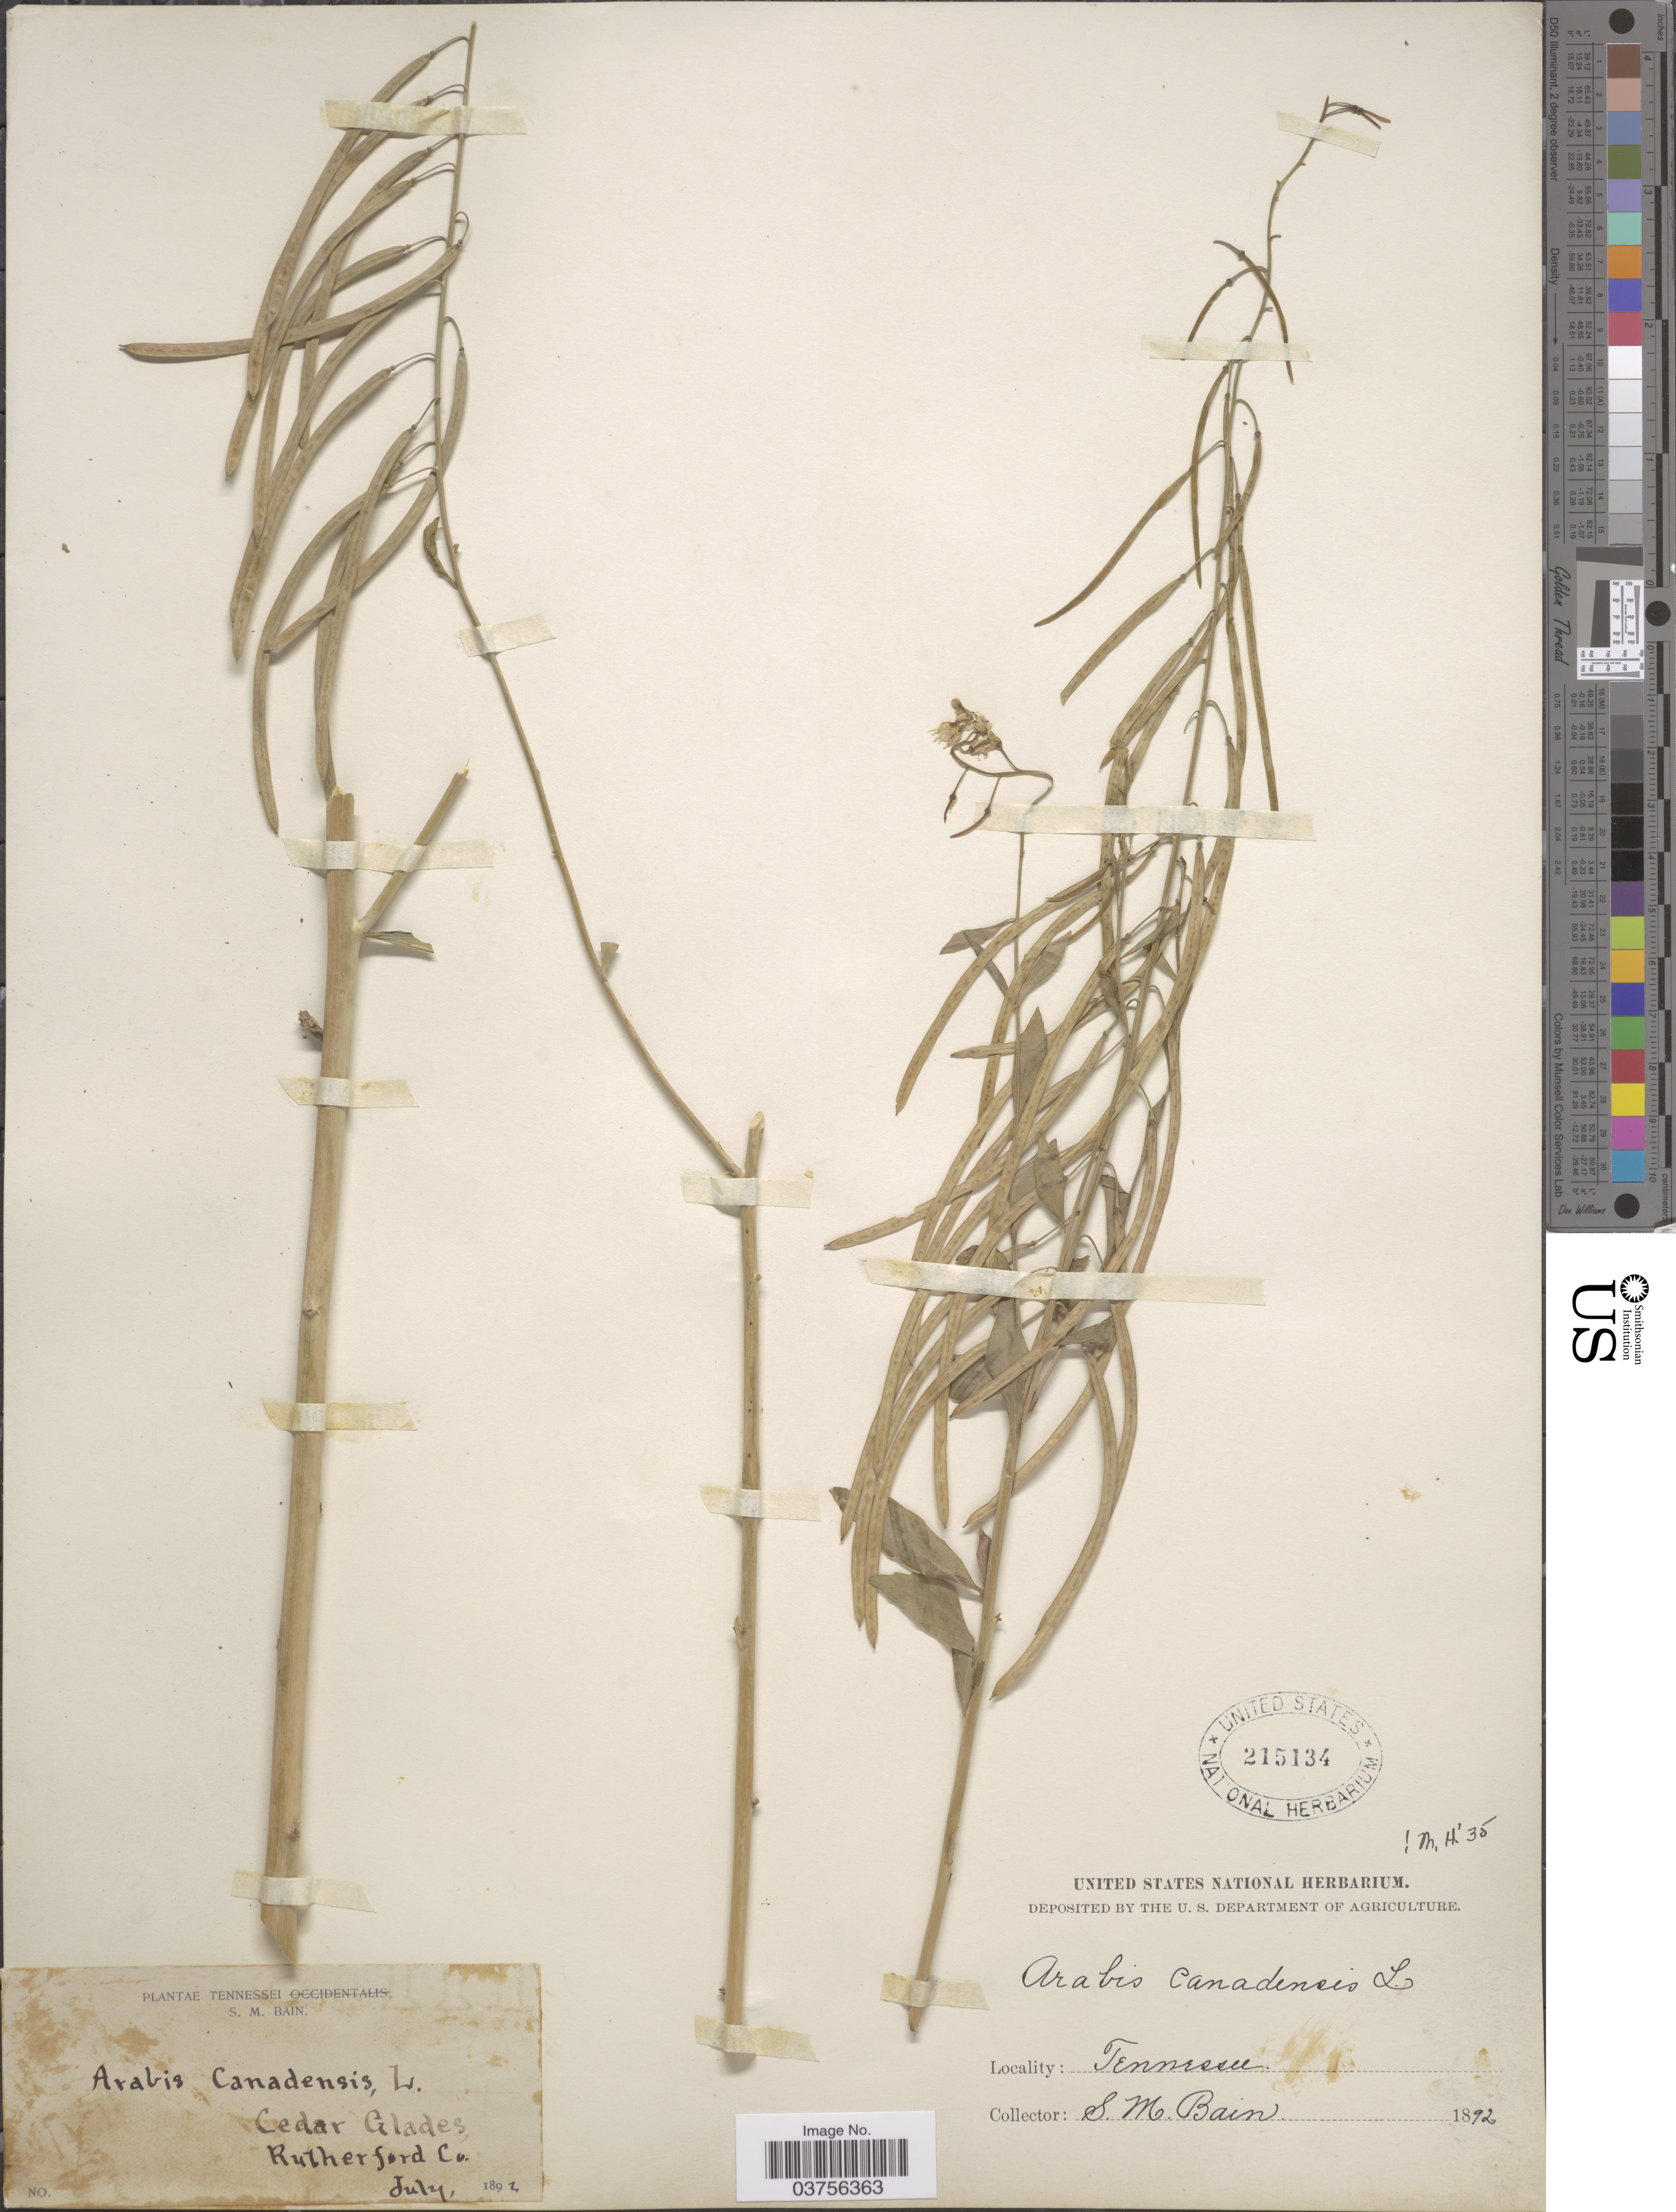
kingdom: Plantae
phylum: Tracheophyta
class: Magnoliopsida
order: Brassicales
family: Brassicaceae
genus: Arabis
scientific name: Arabis canadensis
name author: L.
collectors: S. M. Bain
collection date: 1892-07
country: United States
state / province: Tennessee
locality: Cedar Glades, Rutherford Co.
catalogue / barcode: US 215134